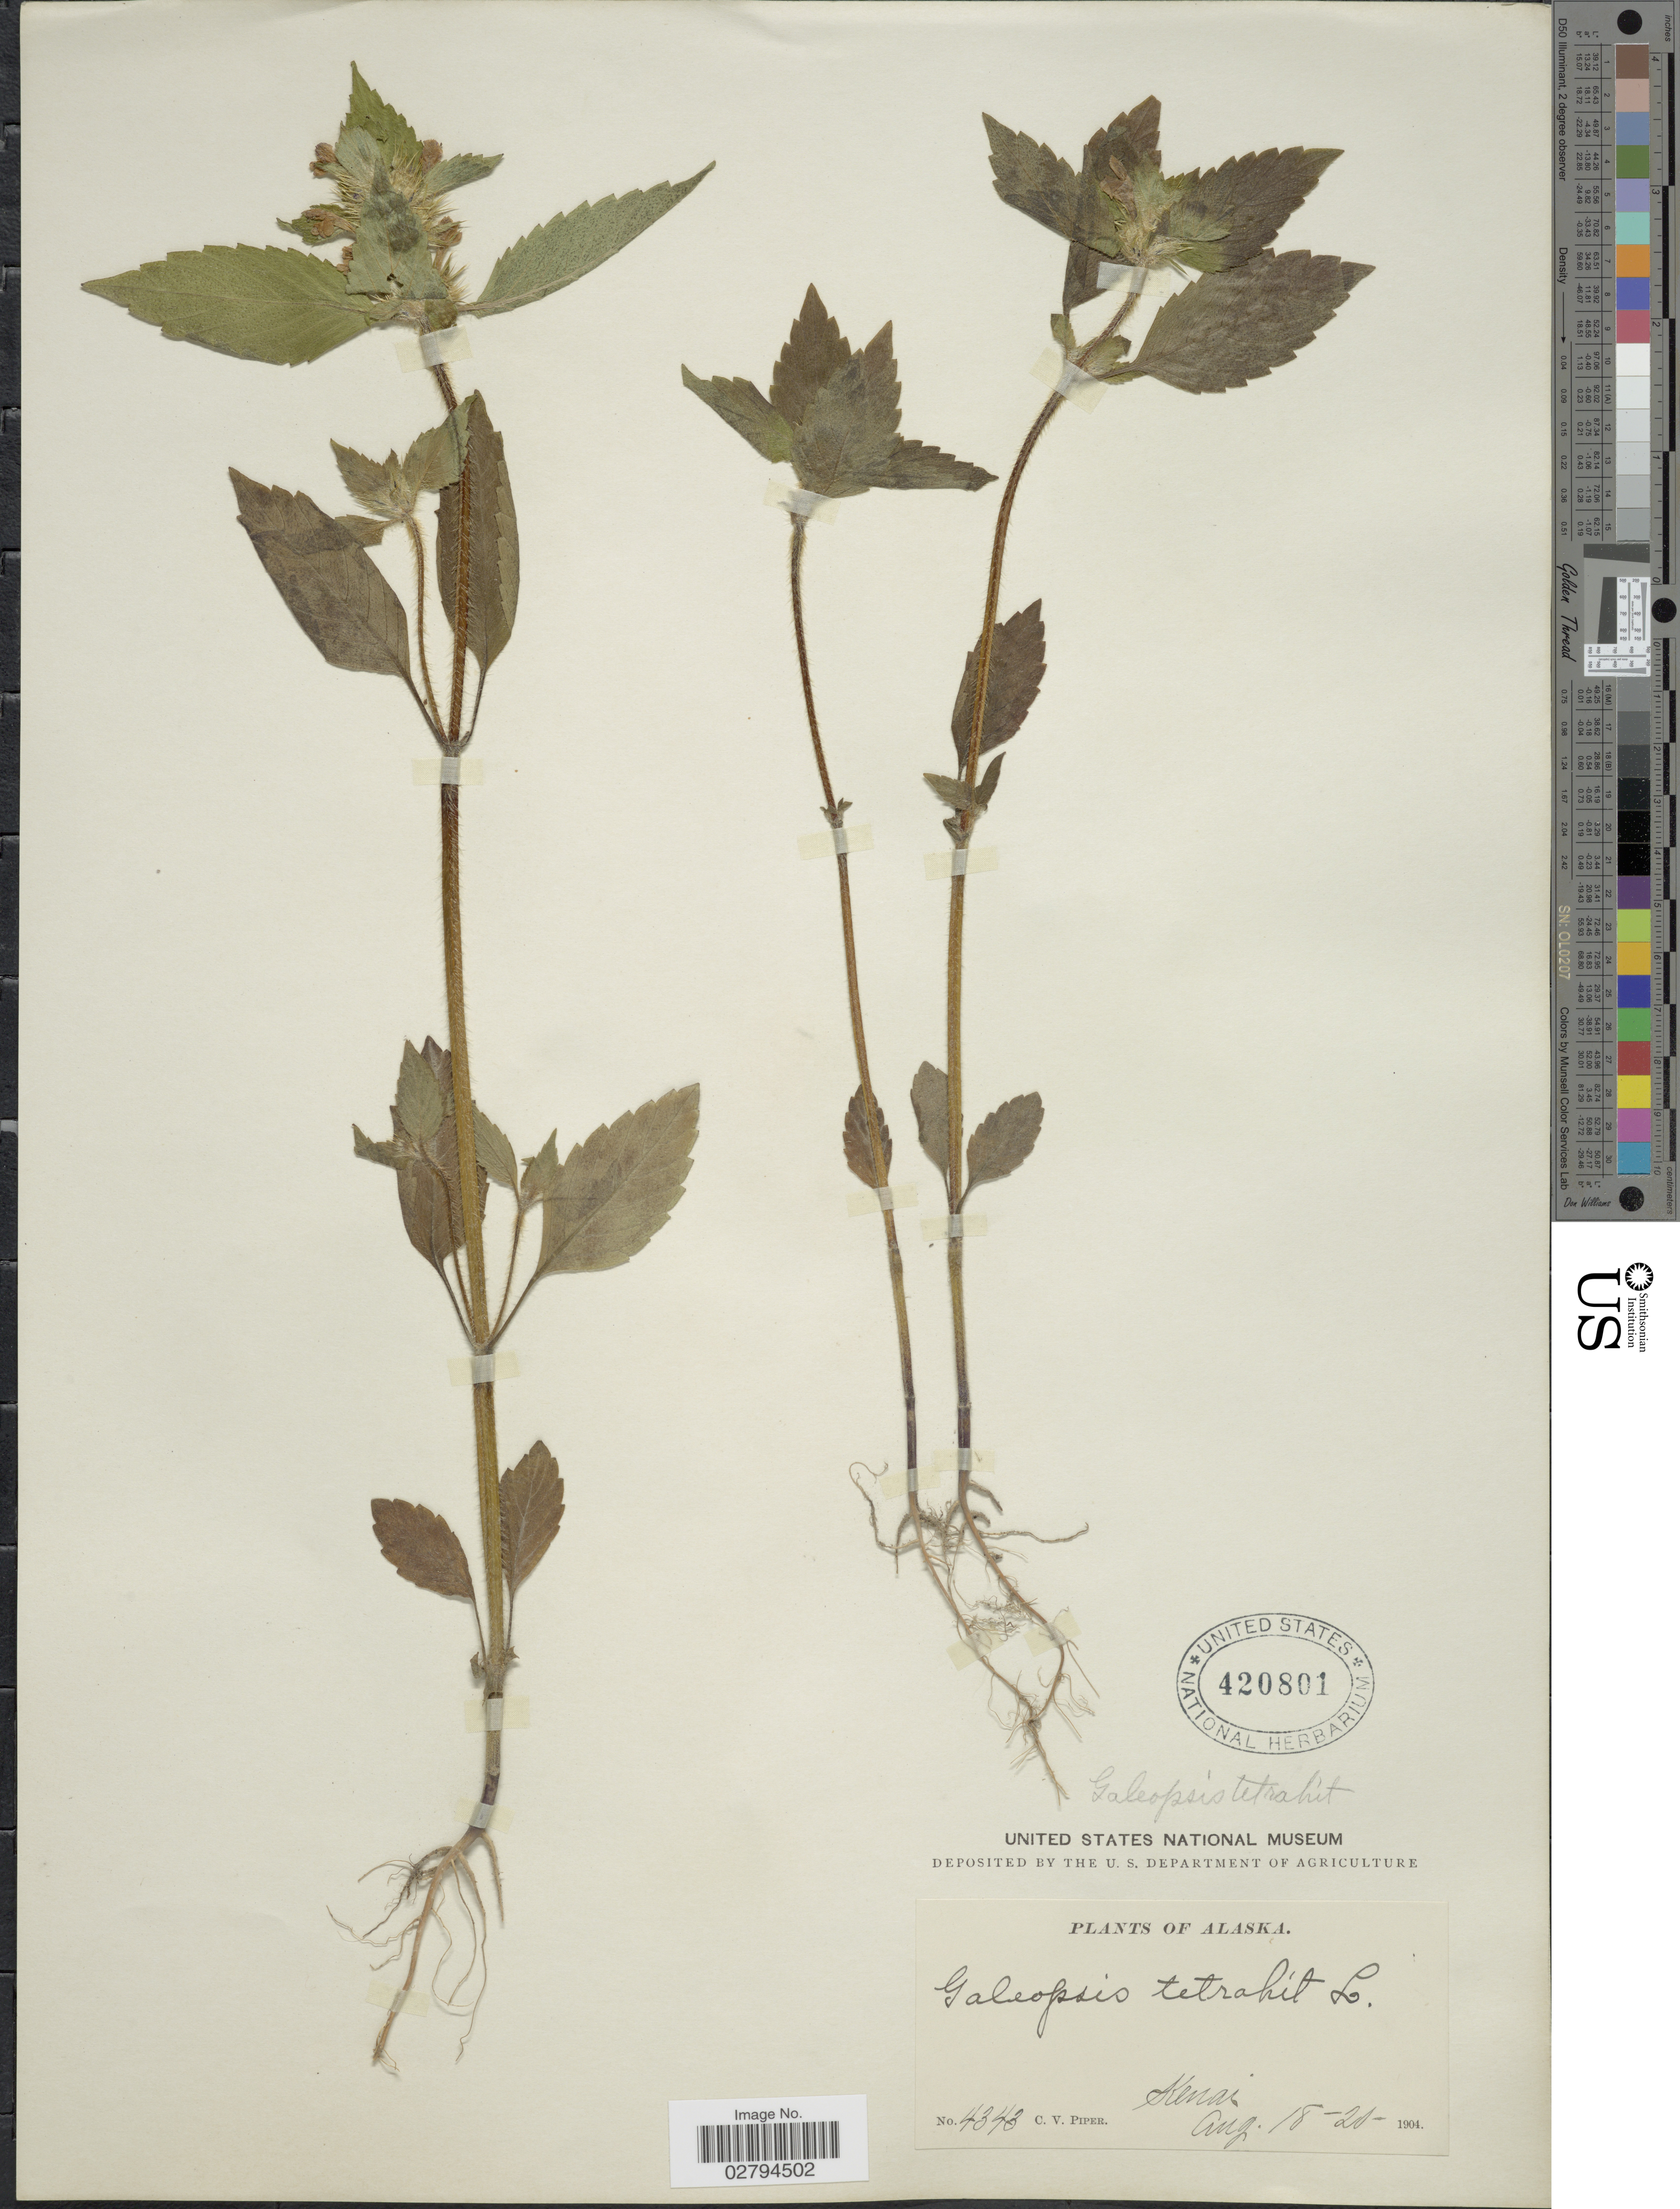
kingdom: Plantae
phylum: Tracheophyta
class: Magnoliopsida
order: Lamiales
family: Lamiaceae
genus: Galeopsis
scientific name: Galeopsis tetrahit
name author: L.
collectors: C. V. Piper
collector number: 4343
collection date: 1904-08-18/1904-08-20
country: United States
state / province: Alaska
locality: Kenai.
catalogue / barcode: US 420801